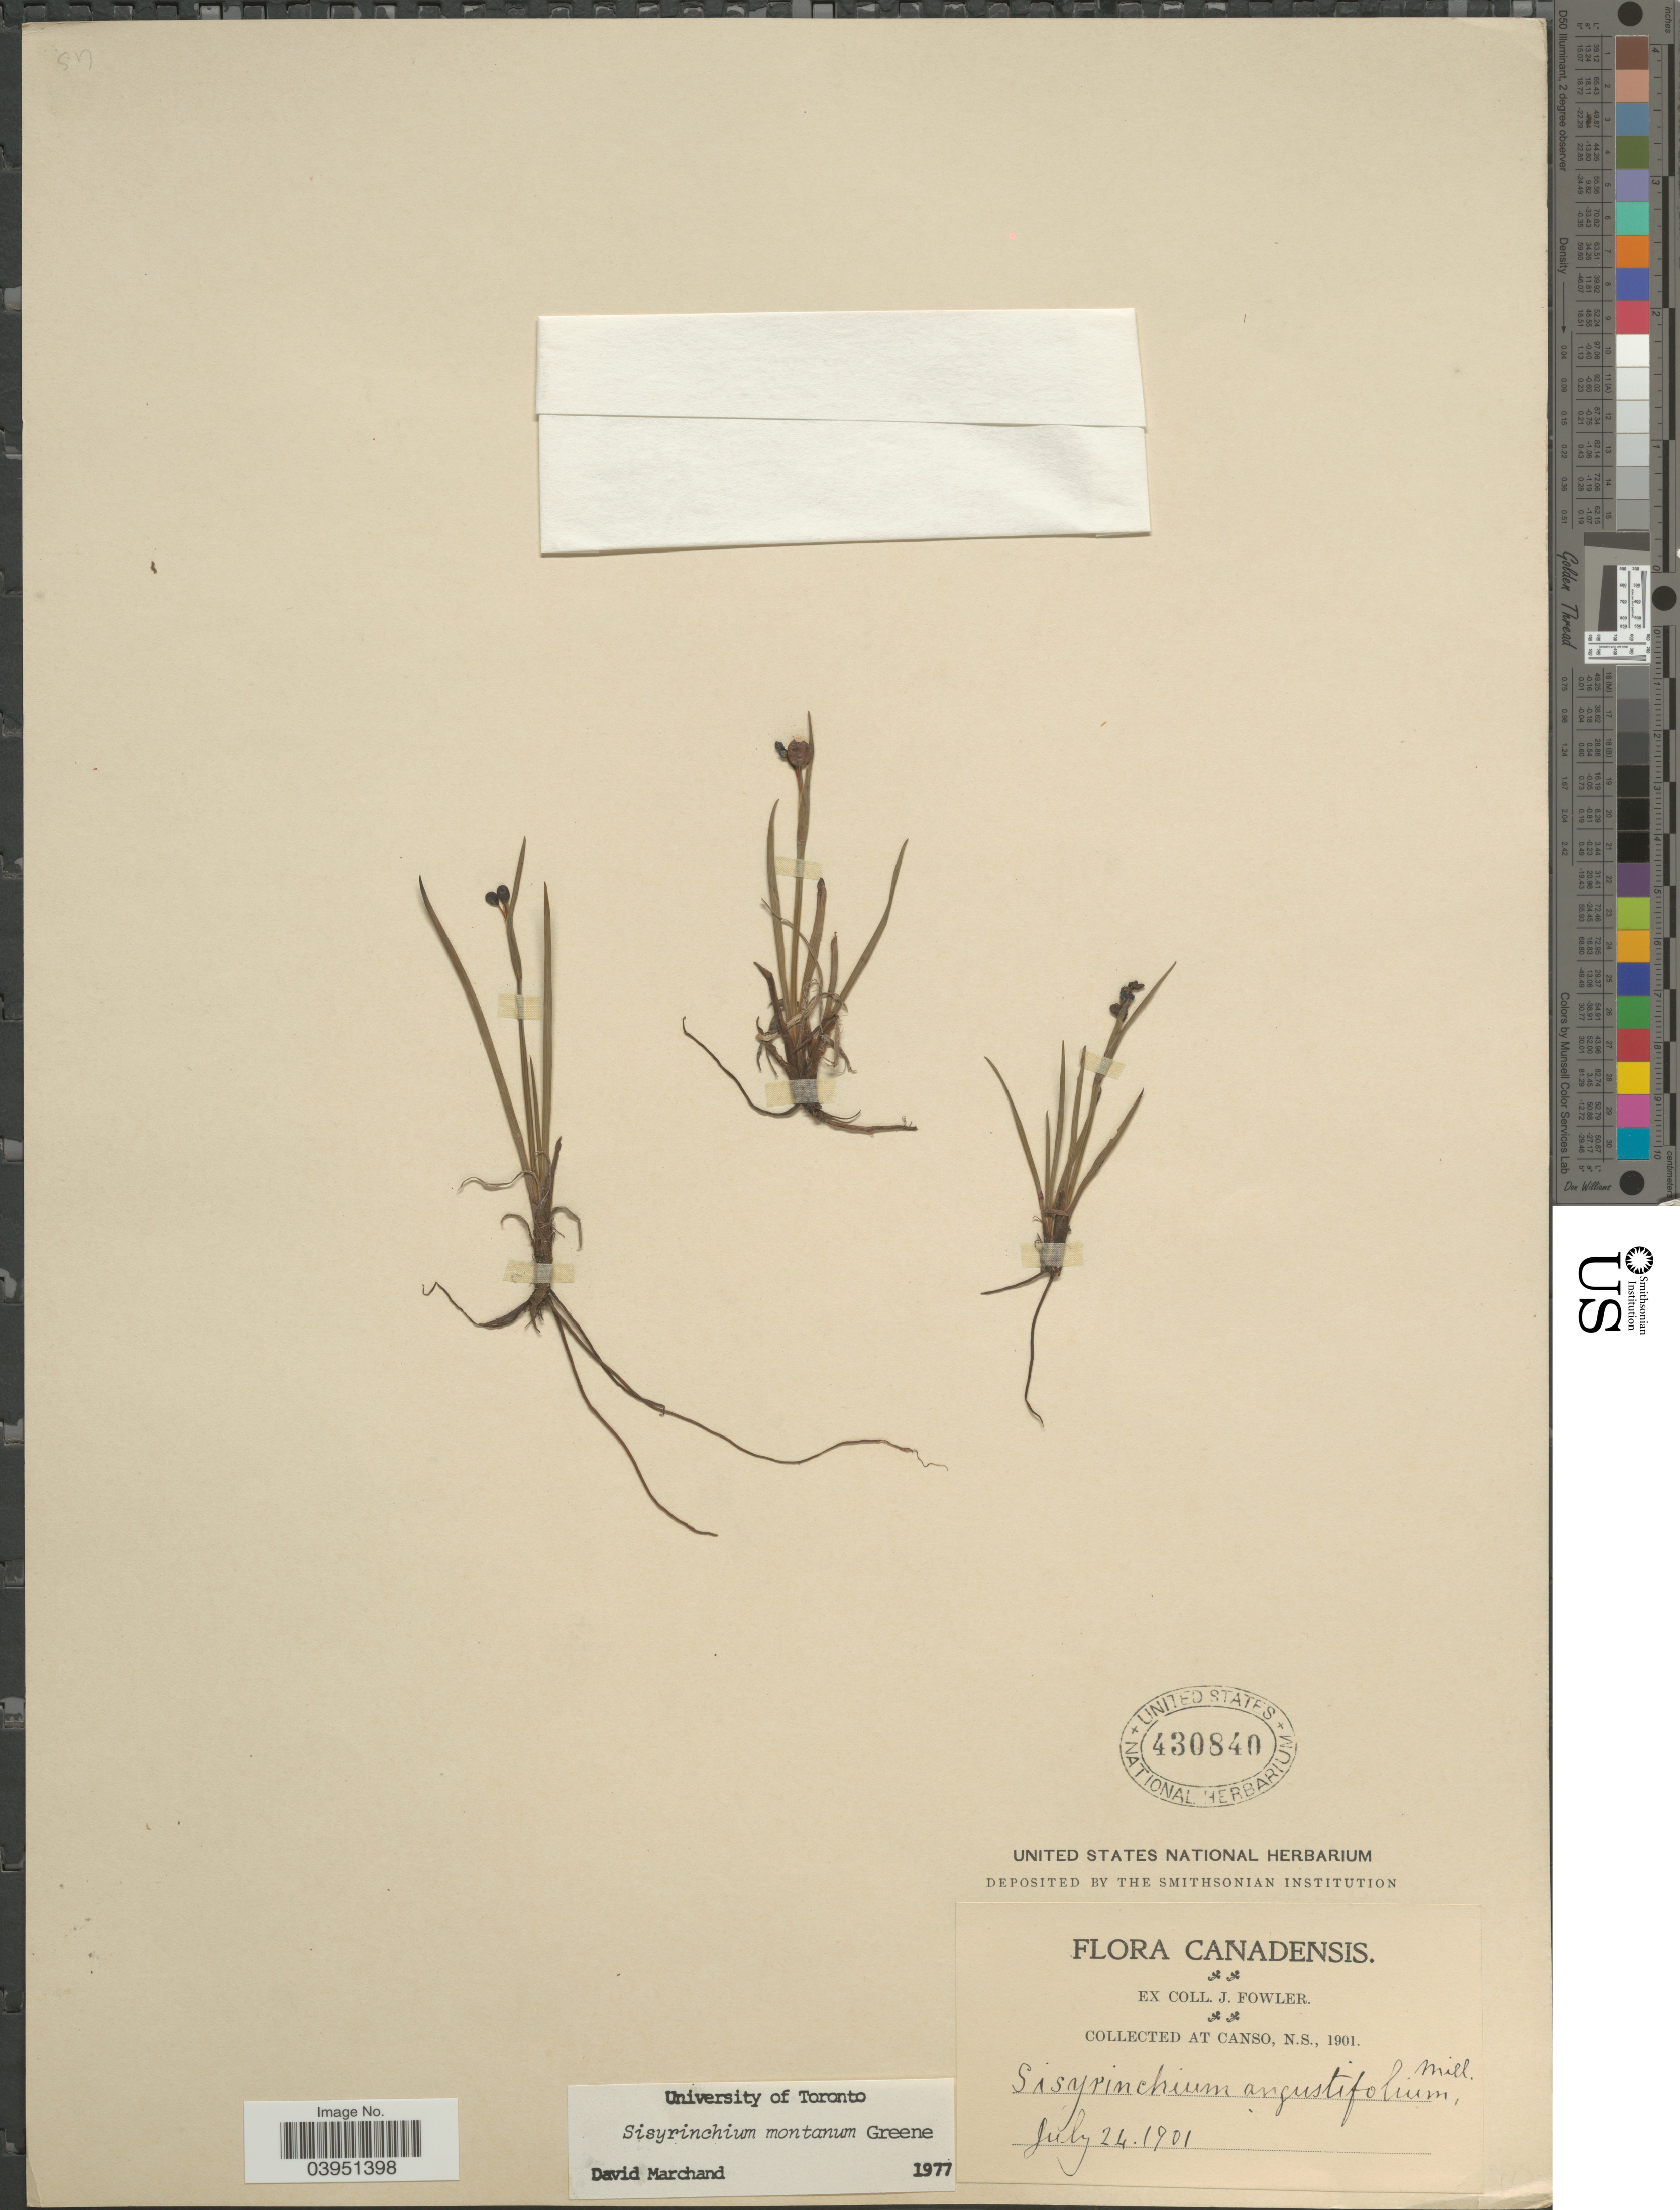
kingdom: Plantae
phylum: Tracheophyta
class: Liliopsida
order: Asparagales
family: Iridaceae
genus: Sisyrinchium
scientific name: Sisyrinchium montanum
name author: Greene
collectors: J. Fowler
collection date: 1901-07-24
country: Canada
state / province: Nova Scotia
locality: Canso, N.S.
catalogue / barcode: US 430840